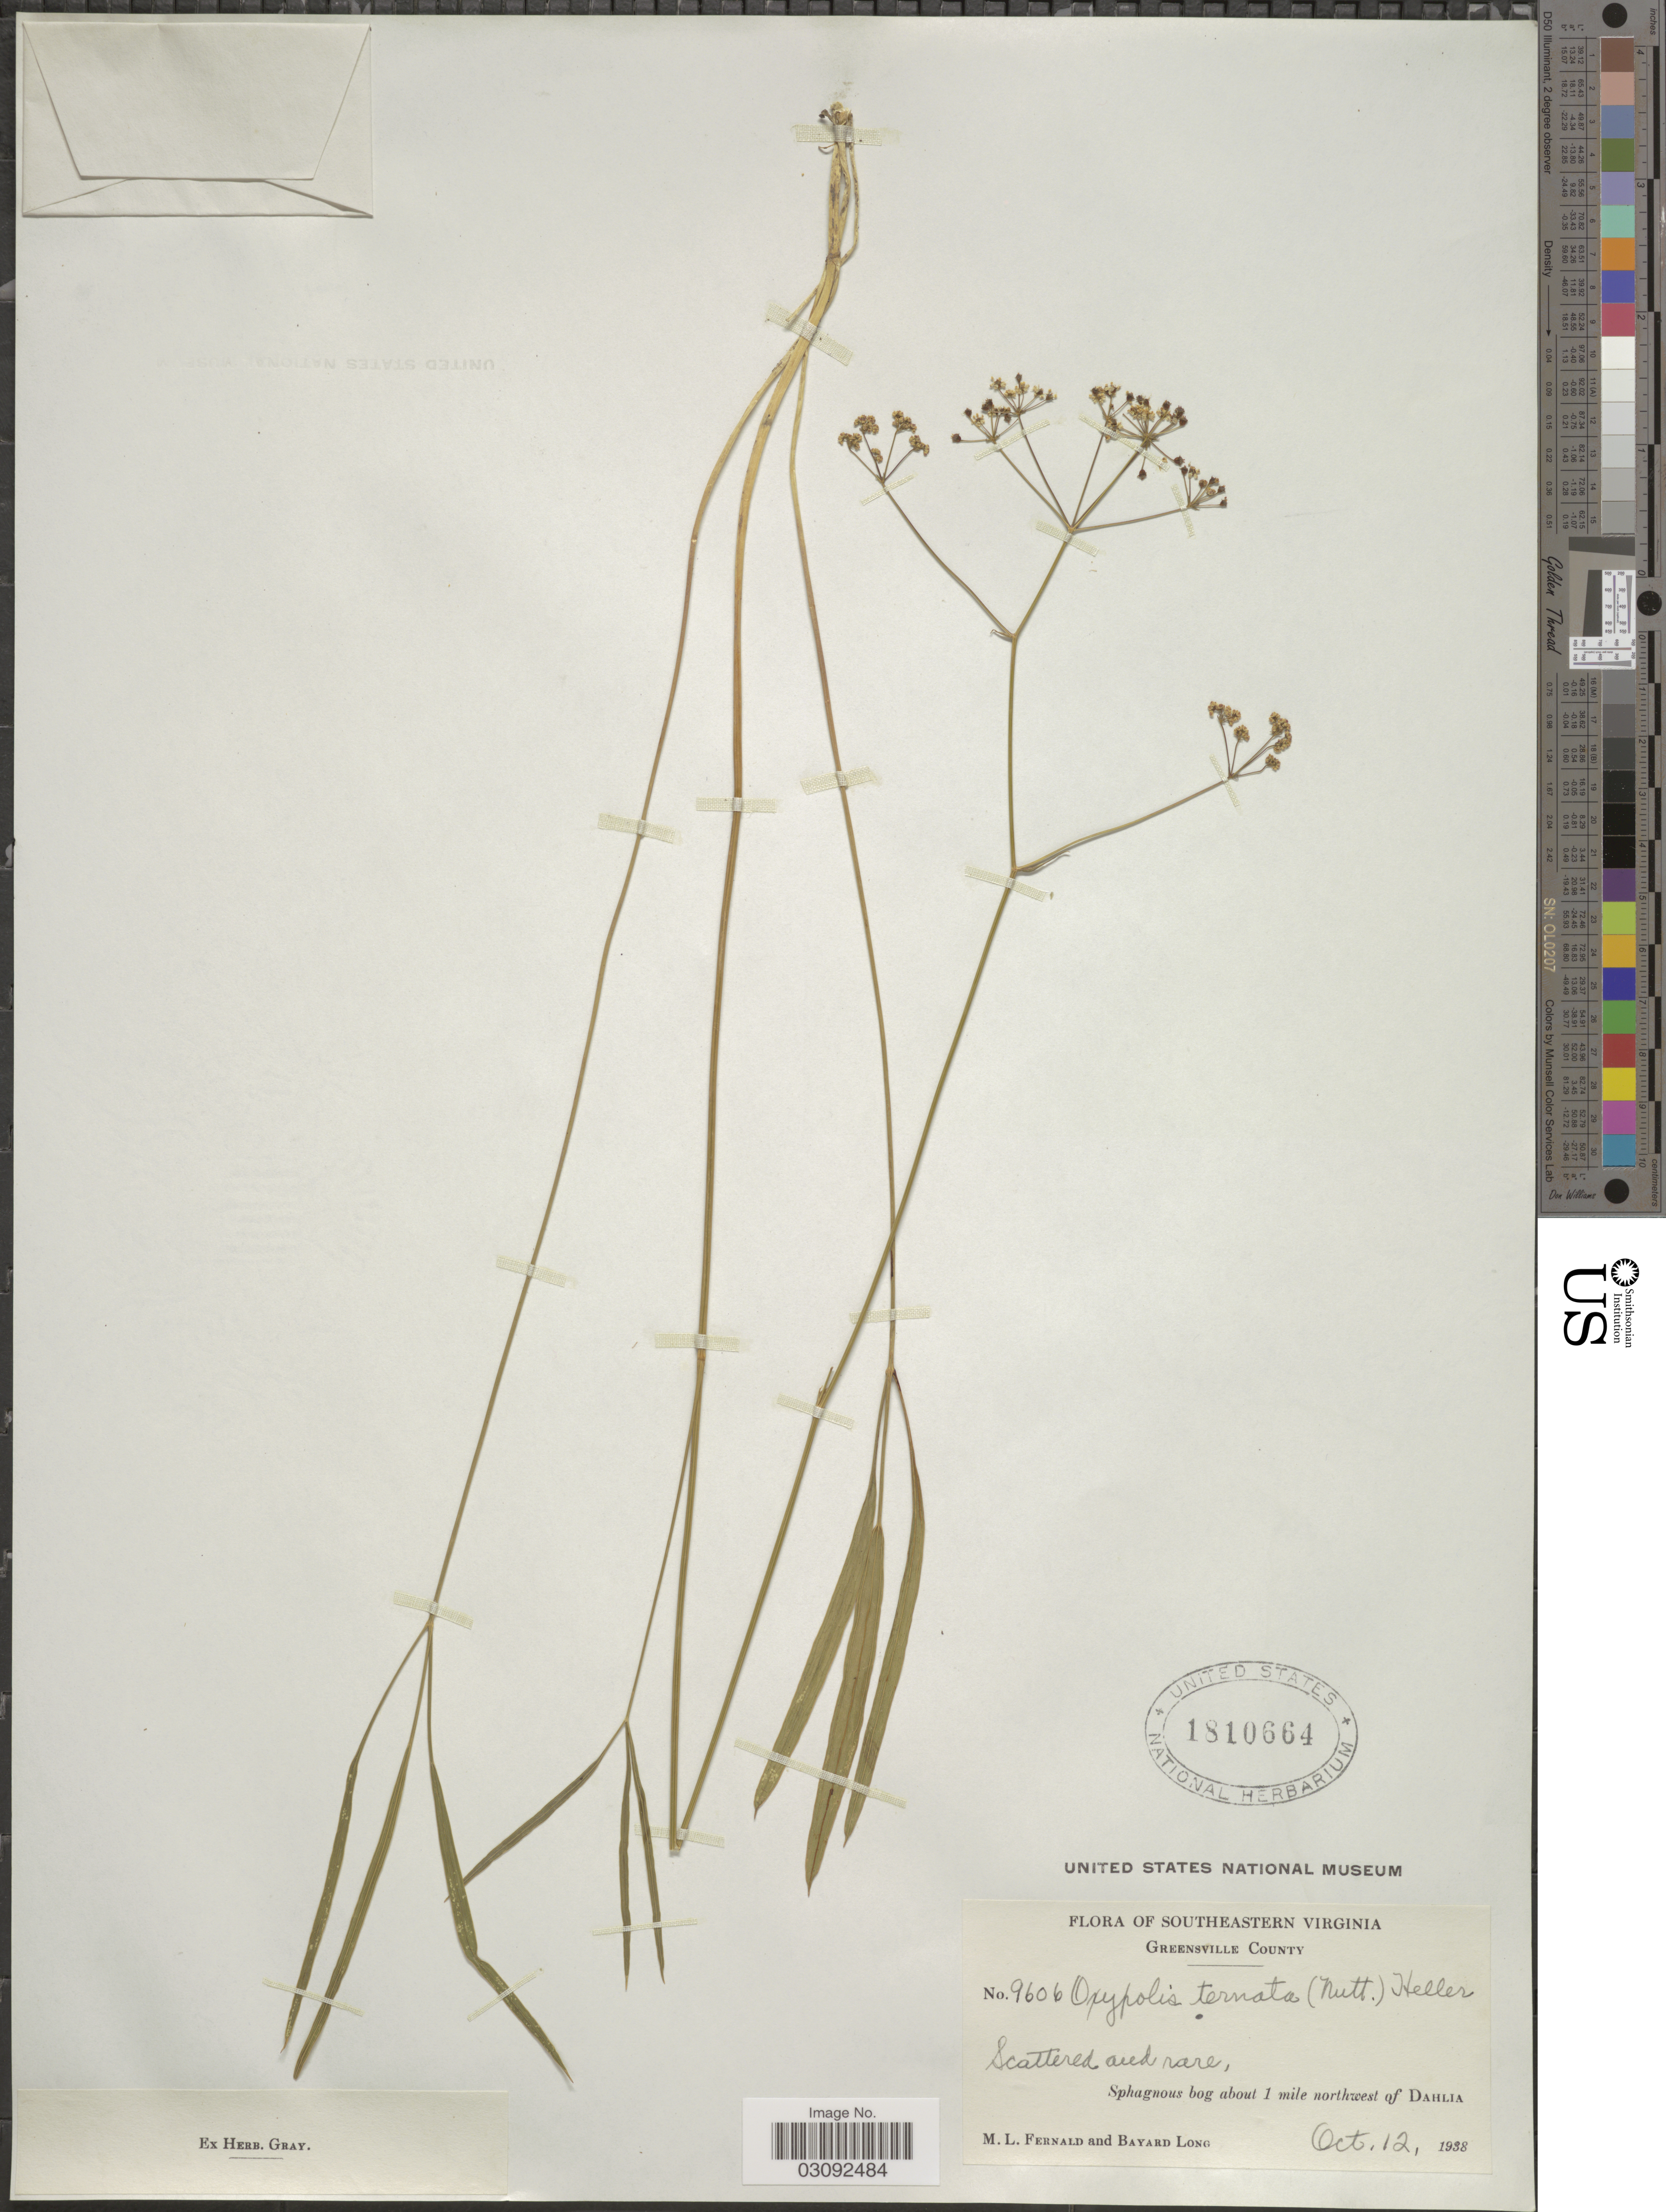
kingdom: Plantae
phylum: Tracheophyta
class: Magnoliopsida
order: Apiales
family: Apiaceae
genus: Oxypolis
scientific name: Oxypolis ternata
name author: (Nutt.) A. Heller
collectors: M. L. Fernald & B. Long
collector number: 9606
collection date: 1938-10-12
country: United States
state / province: Virginia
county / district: Greensville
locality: Southeastern Virginia, Greensville County. Sphagnous bog about 1 mile northwest of Dahlia.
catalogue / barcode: US 1810664